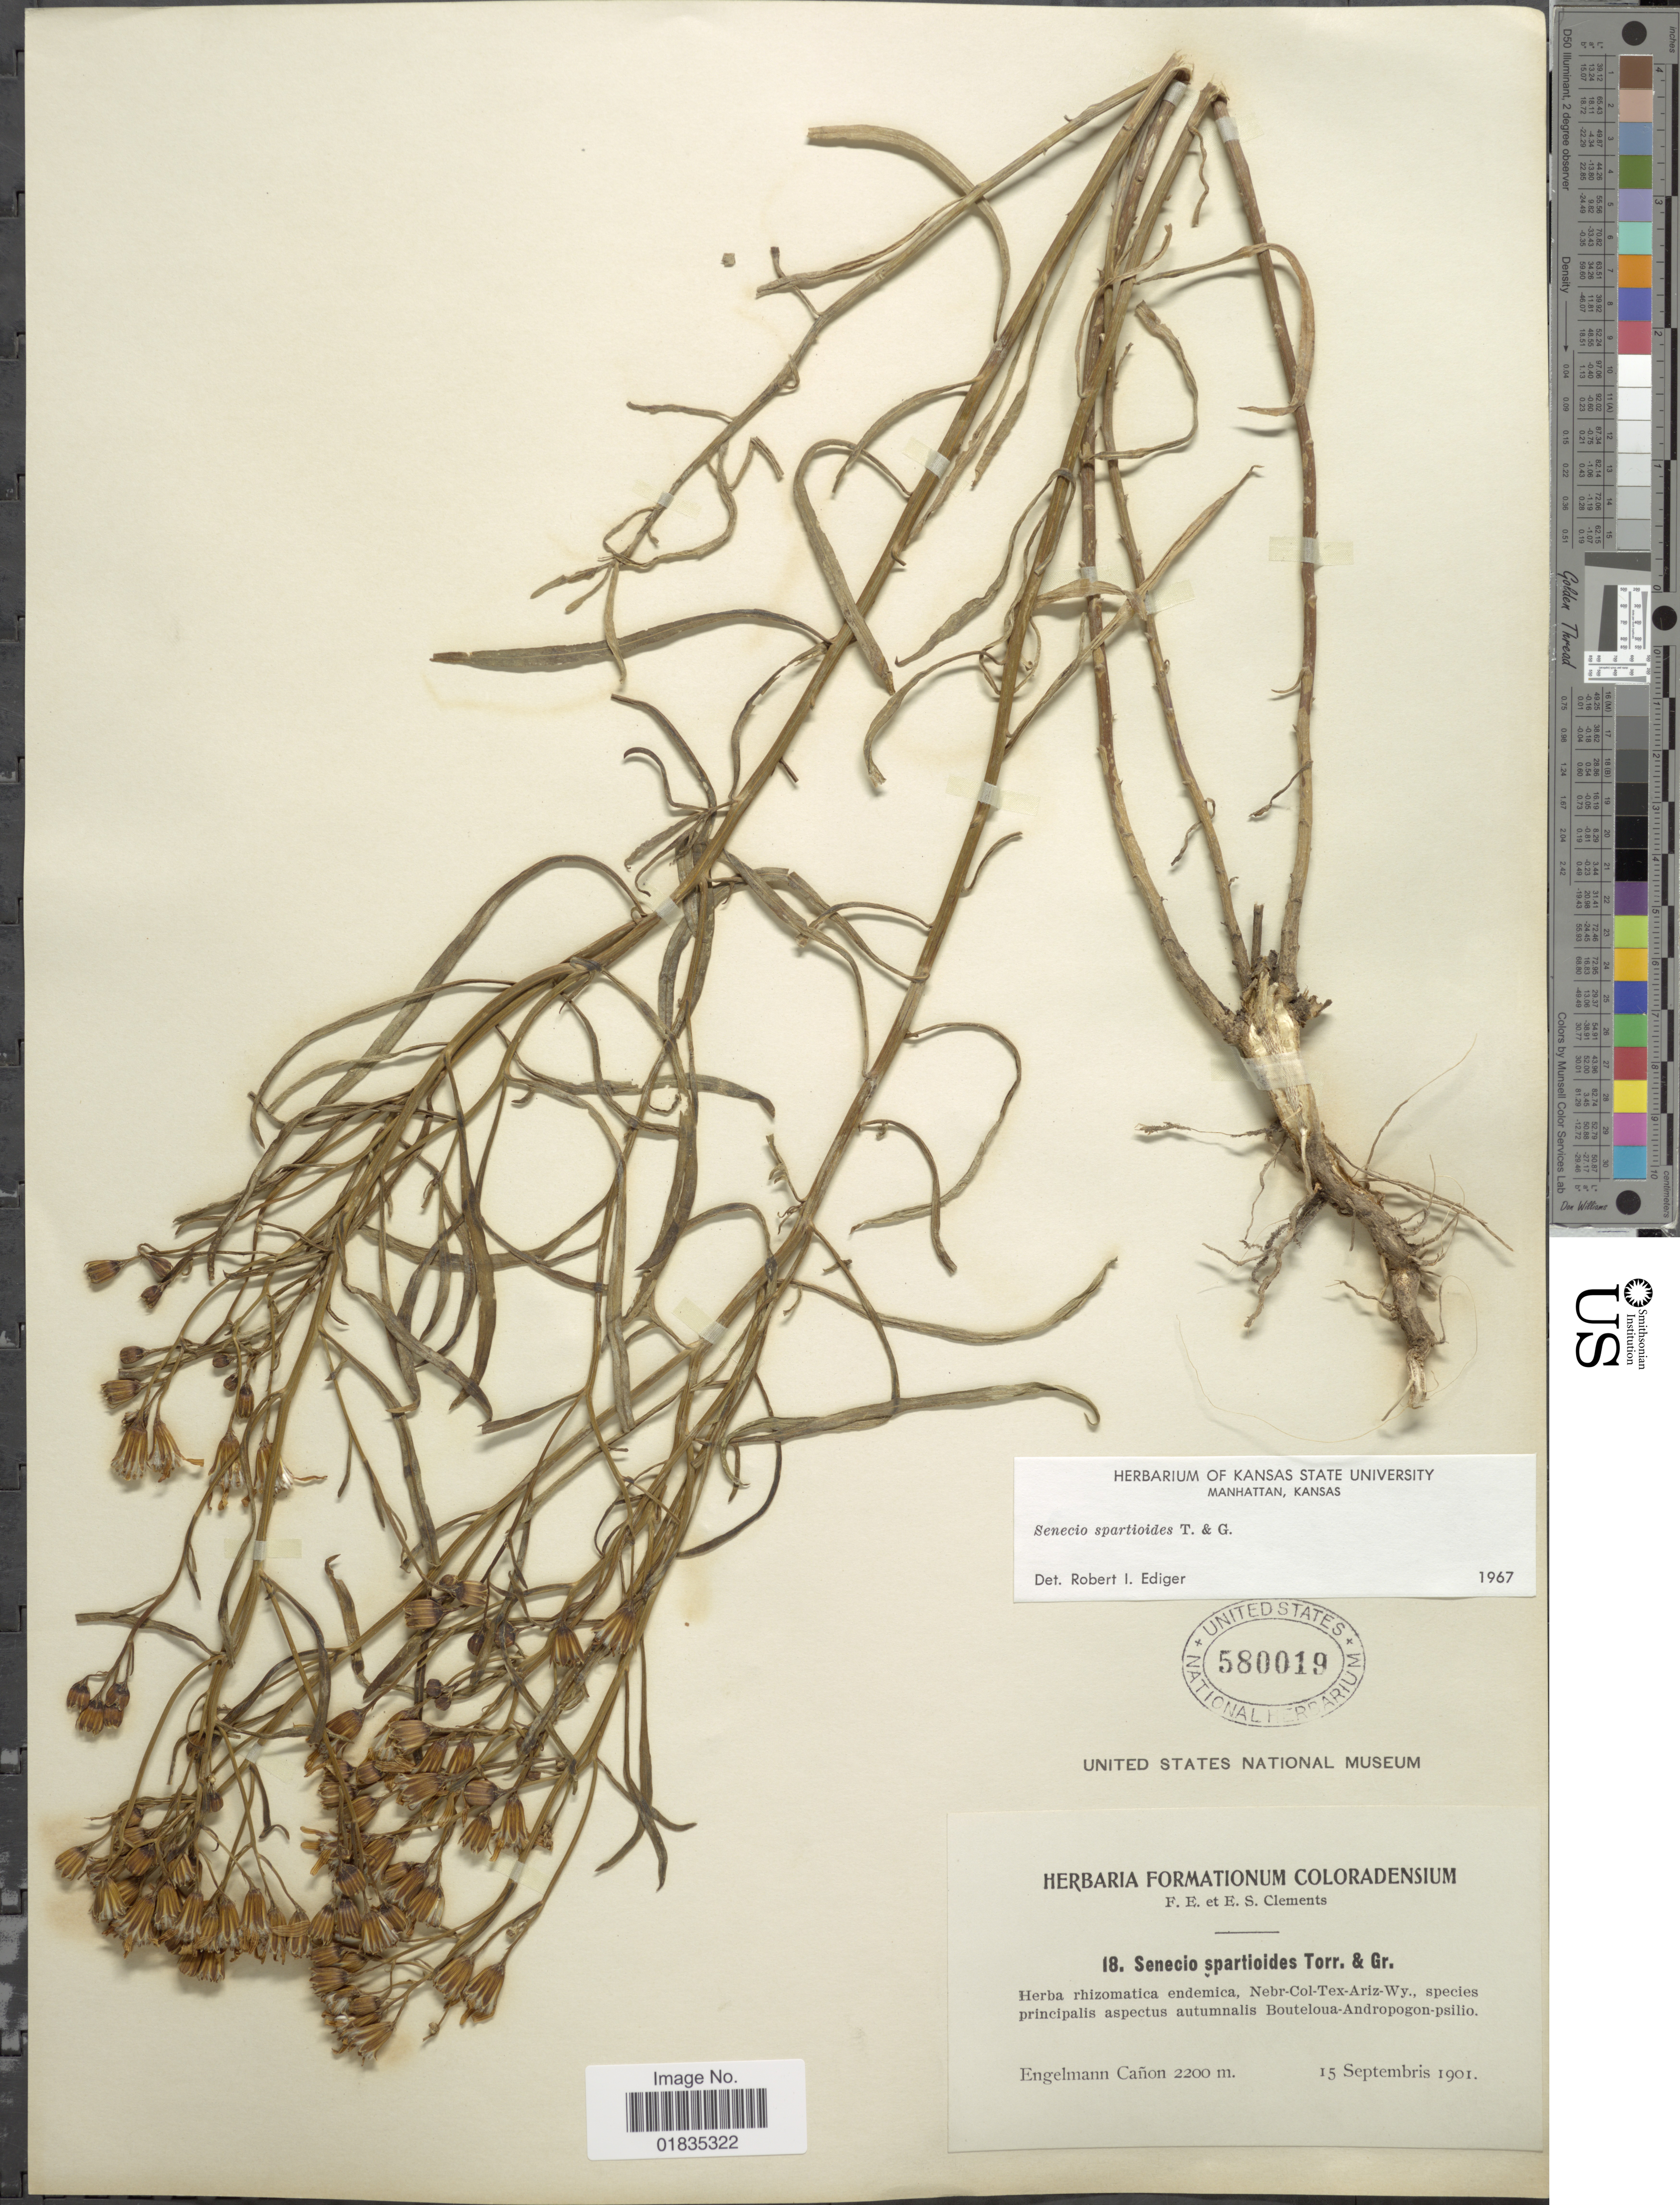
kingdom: Plantae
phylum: Tracheophyta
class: Magnoliopsida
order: Asterales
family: Asteraceae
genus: Senecio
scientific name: Senecio spartioides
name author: Torr. & A. Gray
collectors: F. E. Clements & E. S. Clements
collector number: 18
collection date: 1901-09-15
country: United States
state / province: Colorado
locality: Englemann Canyon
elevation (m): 2200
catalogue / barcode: US 580019